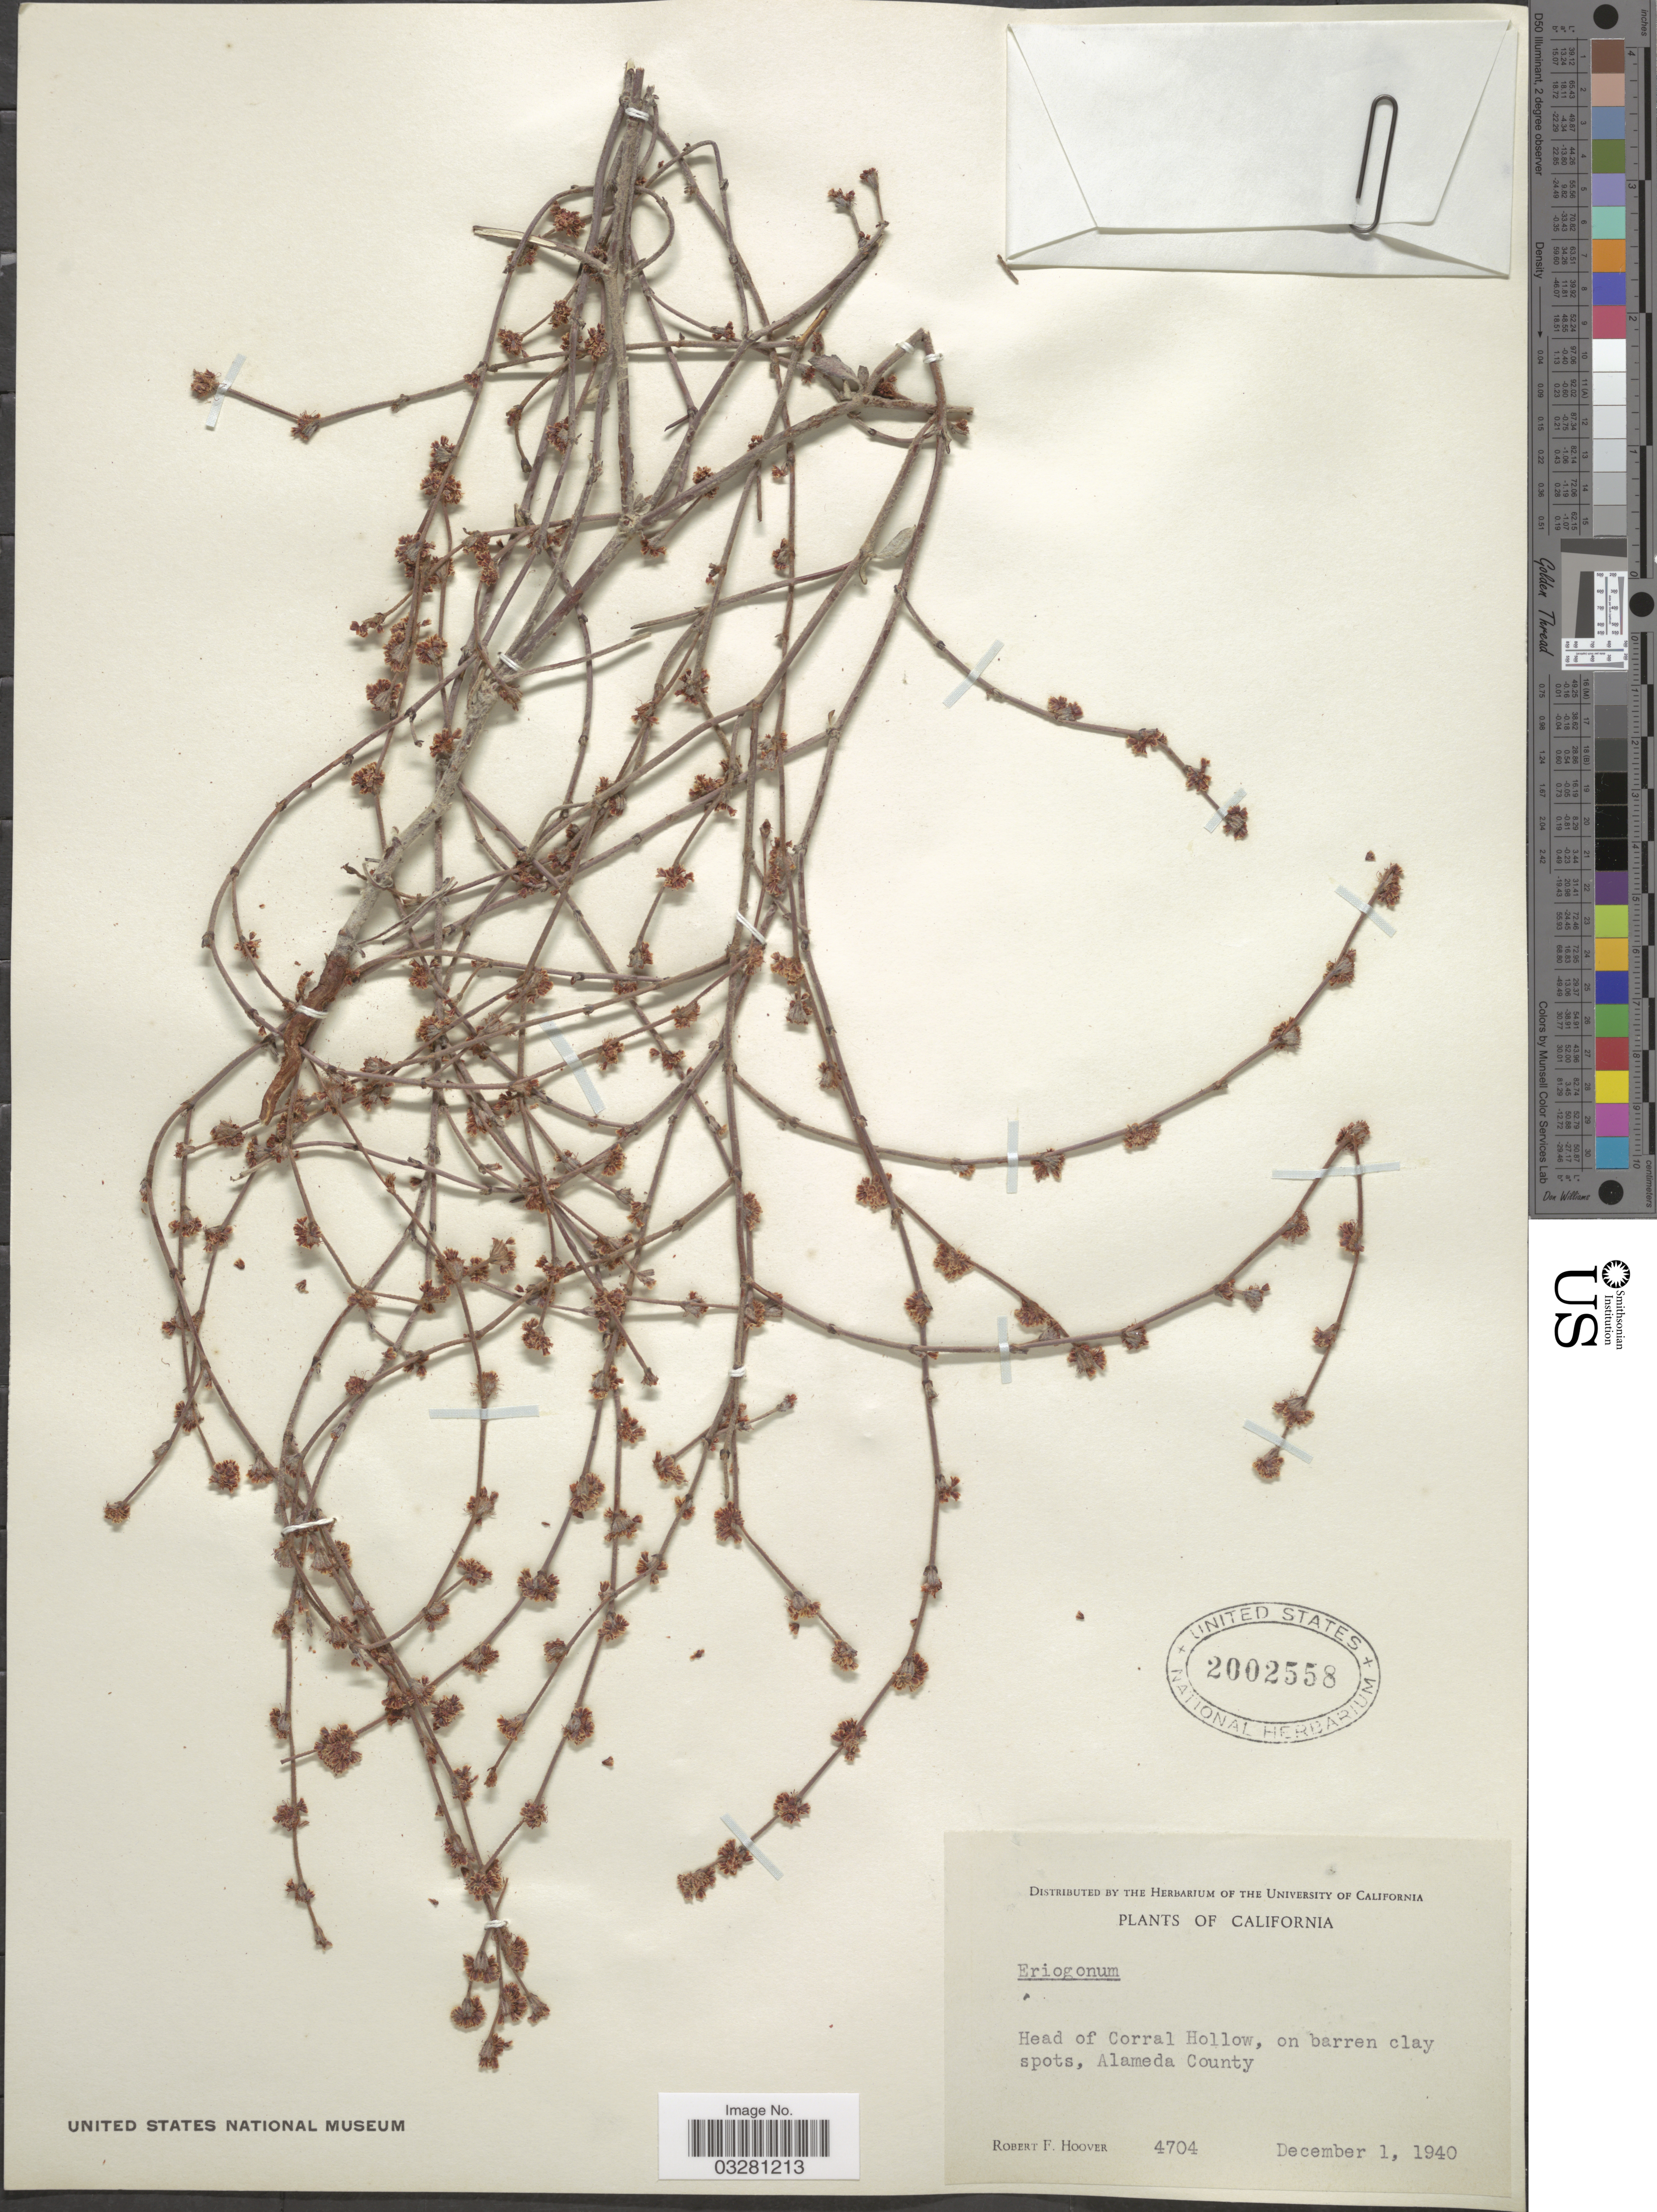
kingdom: Plantae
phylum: Tracheophyta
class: Magnoliopsida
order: Caryophyllales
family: Polygonaceae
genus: Eriogonum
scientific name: Eriogonum truncatum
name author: Torr. & A. Gray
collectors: R. F. Hoover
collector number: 4704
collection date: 1940-12-01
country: United States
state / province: California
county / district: Alameda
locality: Head of Corral Hollow, Alameda County.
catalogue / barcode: US 2002558